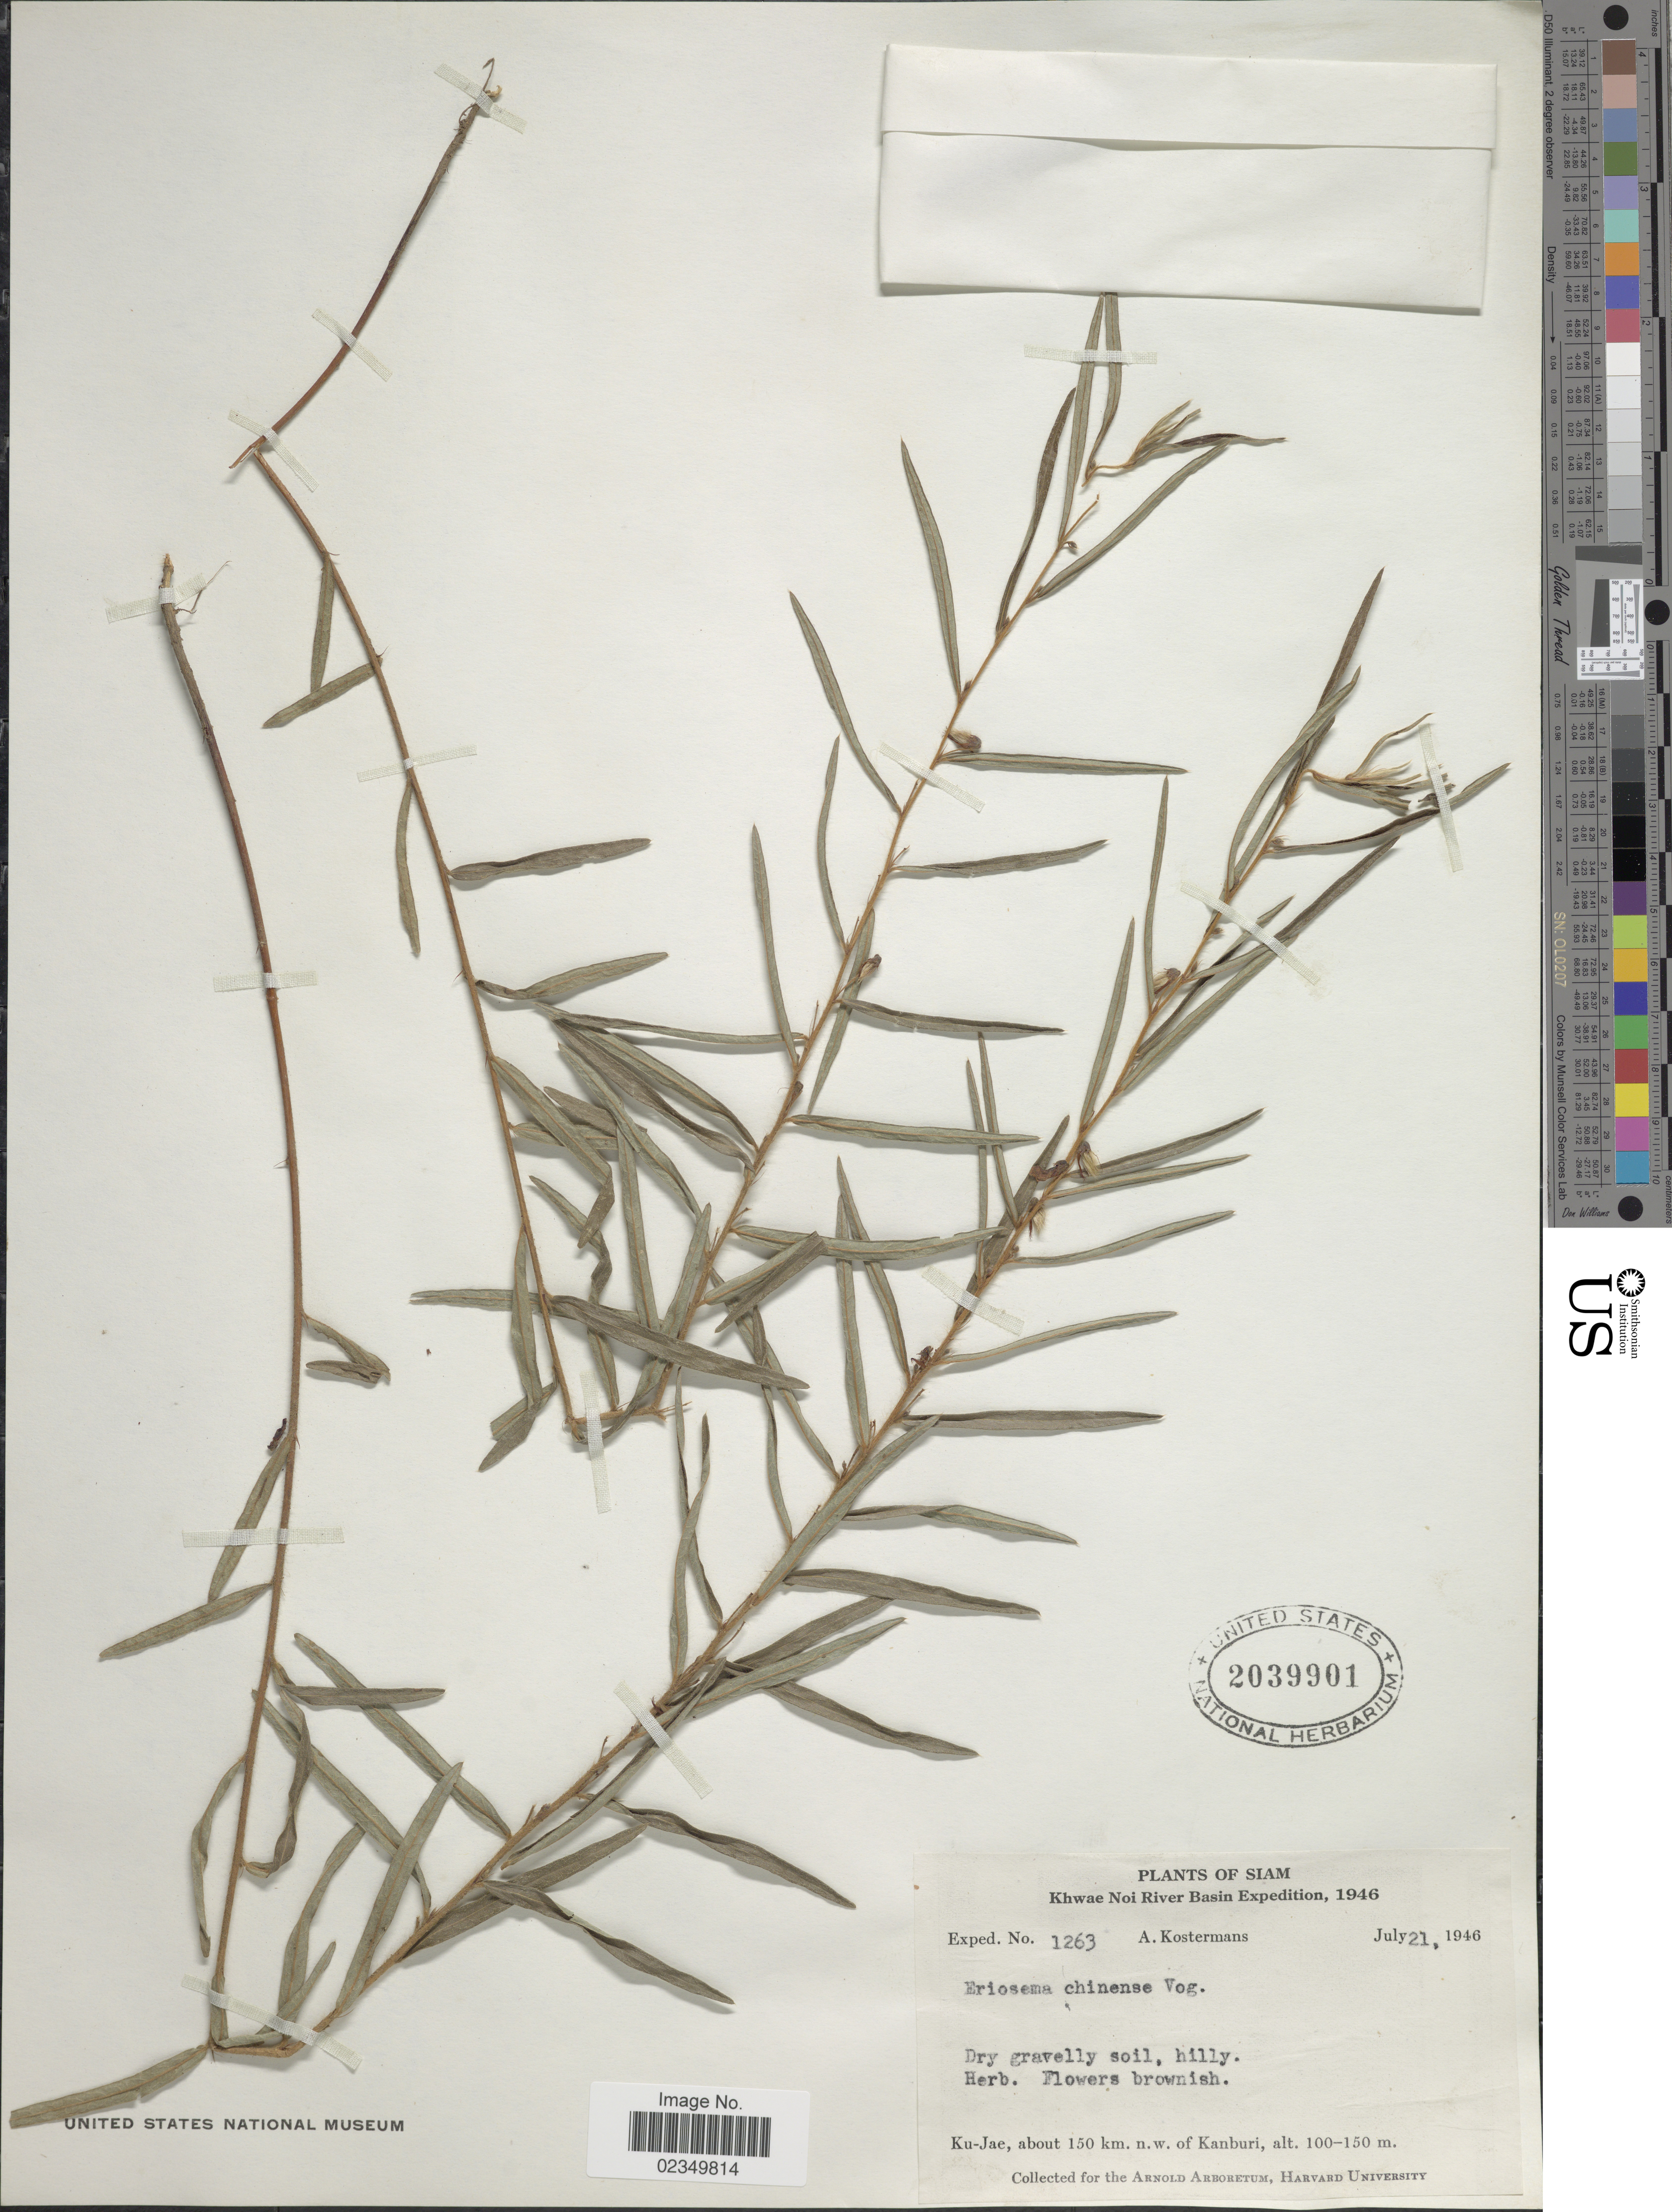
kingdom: Plantae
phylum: Tracheophyta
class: Magnoliopsida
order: Fabales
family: Fabaceae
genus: Eriosema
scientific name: Eriosema chinense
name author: Vogel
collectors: A. J. G. Kostermans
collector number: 1263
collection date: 1946-07-21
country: Thailand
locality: Khwae Noi River Basin, Ku-Jae, about 150 km. n.w. of Kanburi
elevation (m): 100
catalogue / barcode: US 2039901